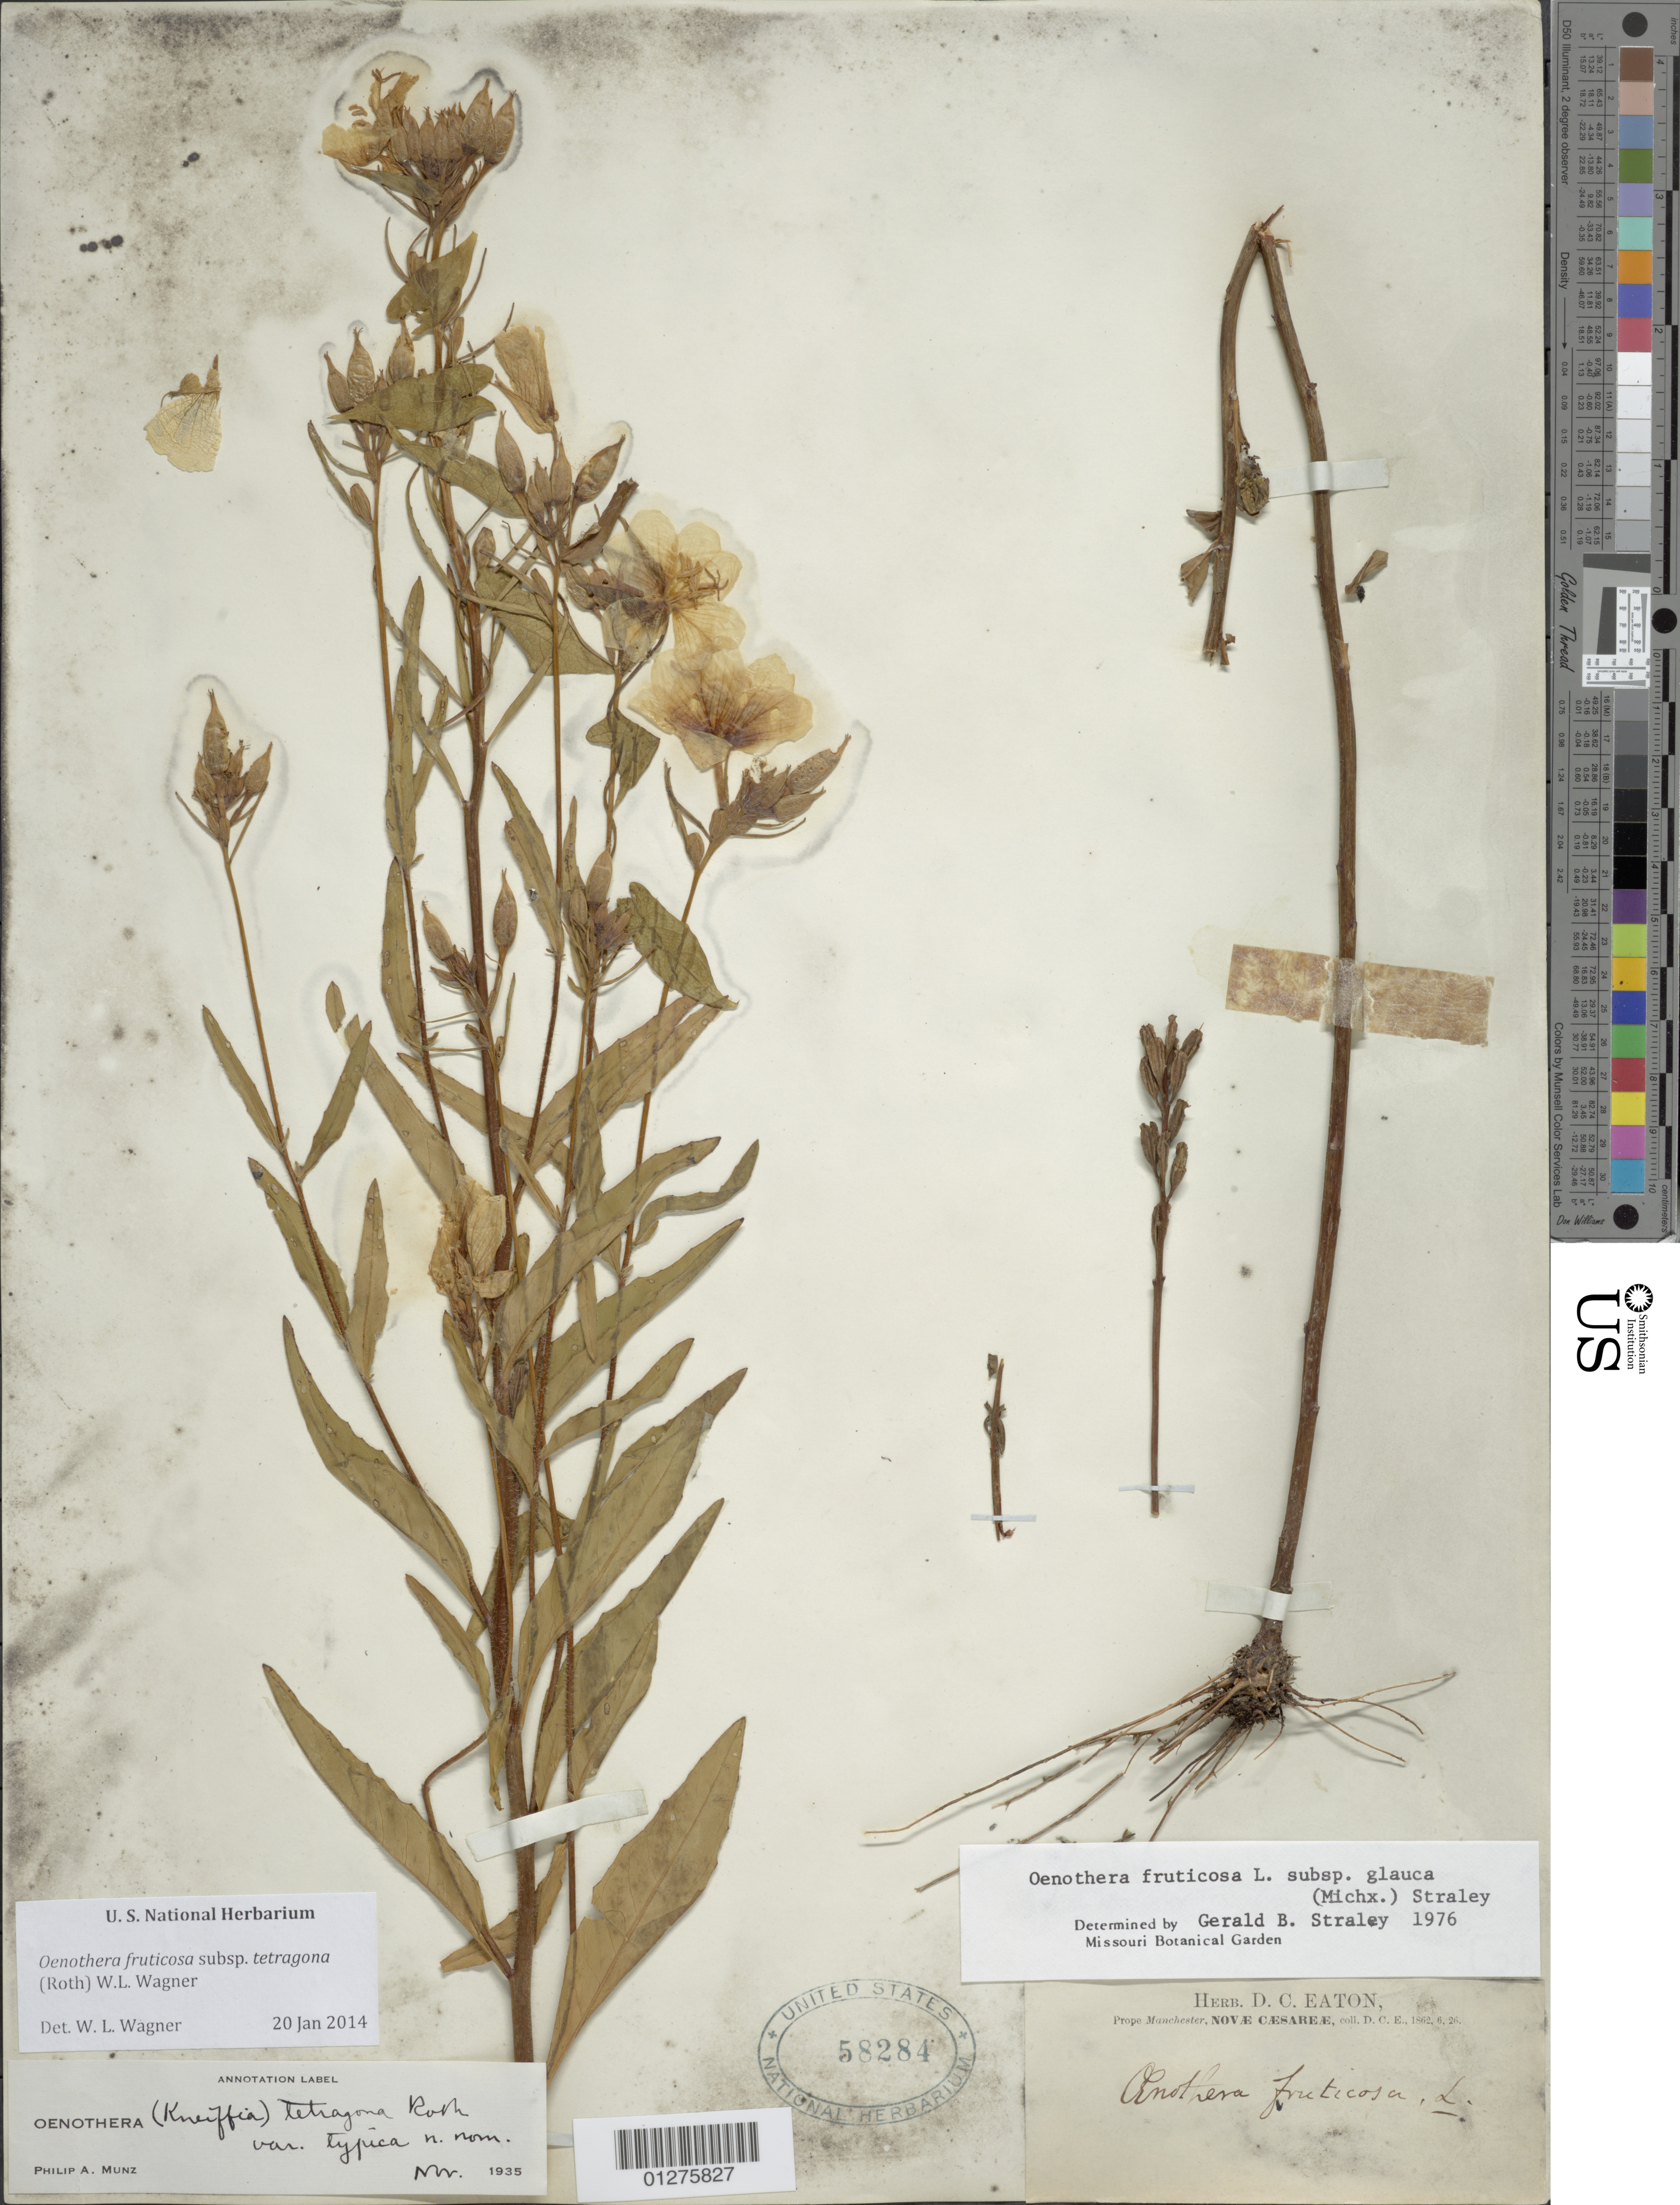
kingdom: Plantae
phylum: Tracheophyta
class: Magnoliopsida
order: Myrtales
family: Onagraceae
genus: Oenothera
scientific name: Oenothera fruticosa subsp. tetragona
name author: (Roth) W.L. Wagner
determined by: Wagner, W. L., (BOT), Smithsonian Institution - National Museum of Natural History (UNITED STATES)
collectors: D. C. Eaton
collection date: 1862-06-26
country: United States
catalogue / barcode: US 58284